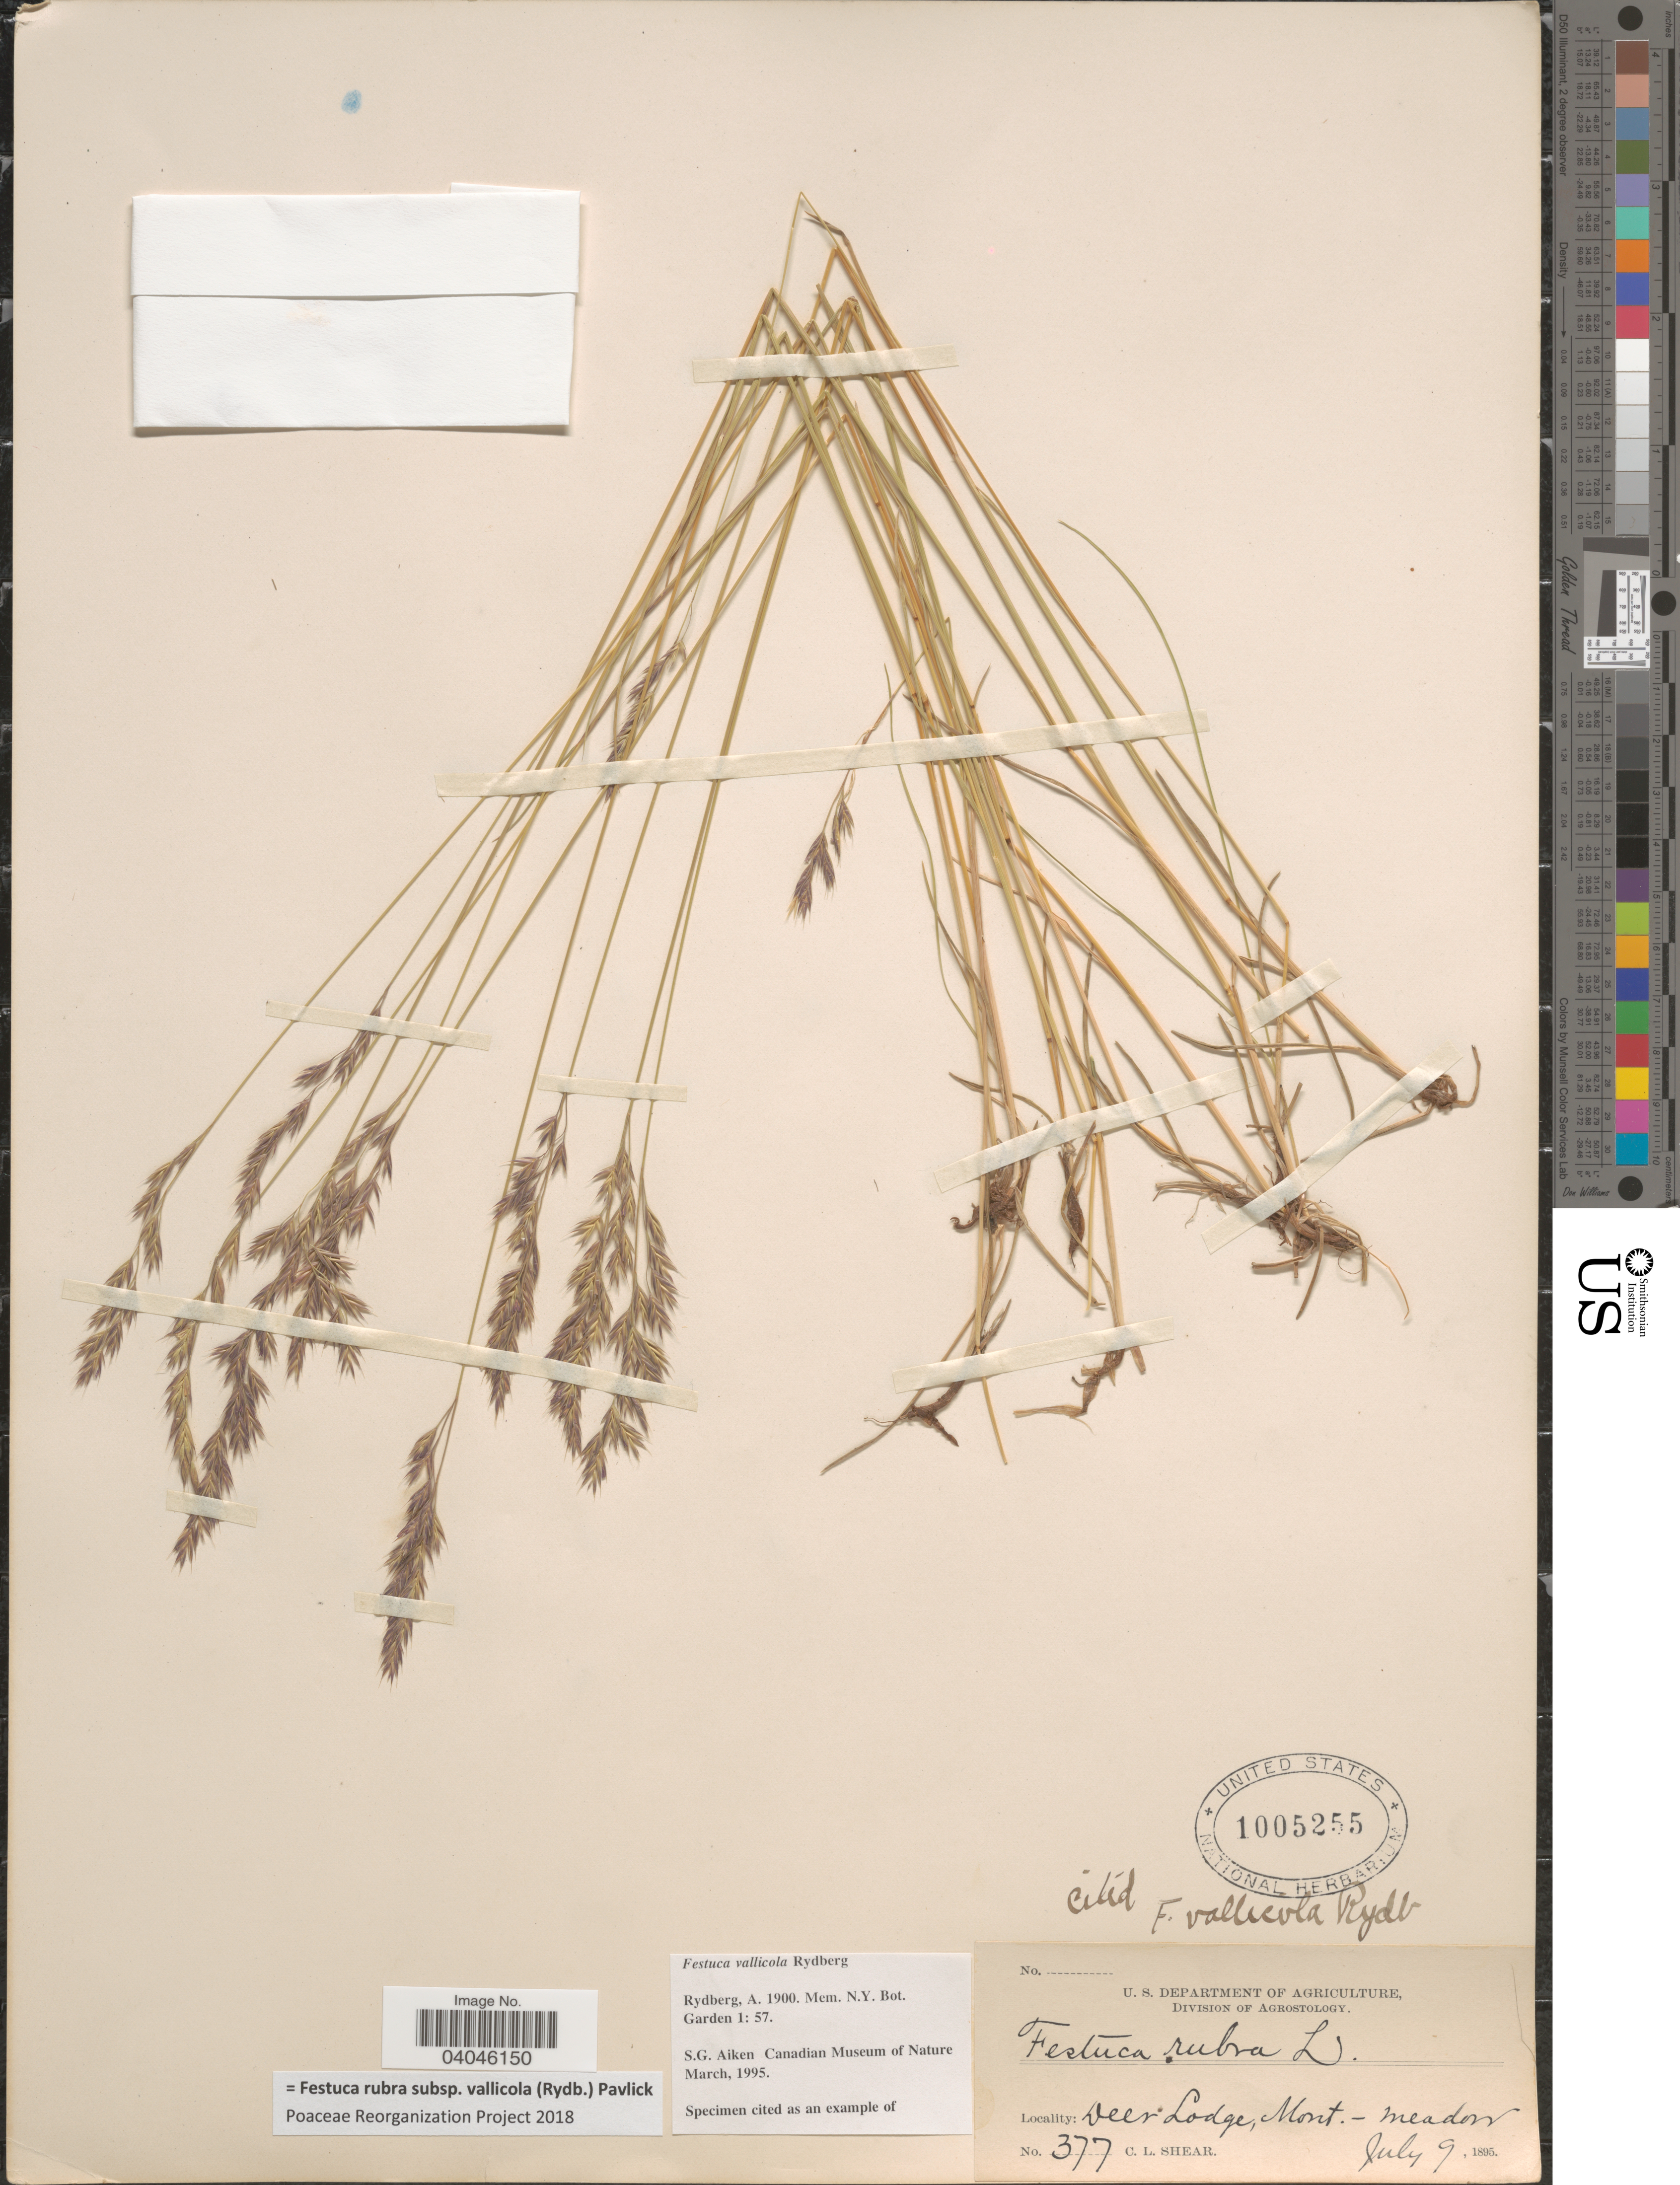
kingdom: Plantae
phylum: Tracheophyta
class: Liliopsida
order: Poales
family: Poaceae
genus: Festuca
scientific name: Festuca vallicola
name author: Rydb.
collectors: C. L. Shear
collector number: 377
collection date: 1895-07-09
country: United States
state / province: Montana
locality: Deer Lodge.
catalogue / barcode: US 1005255